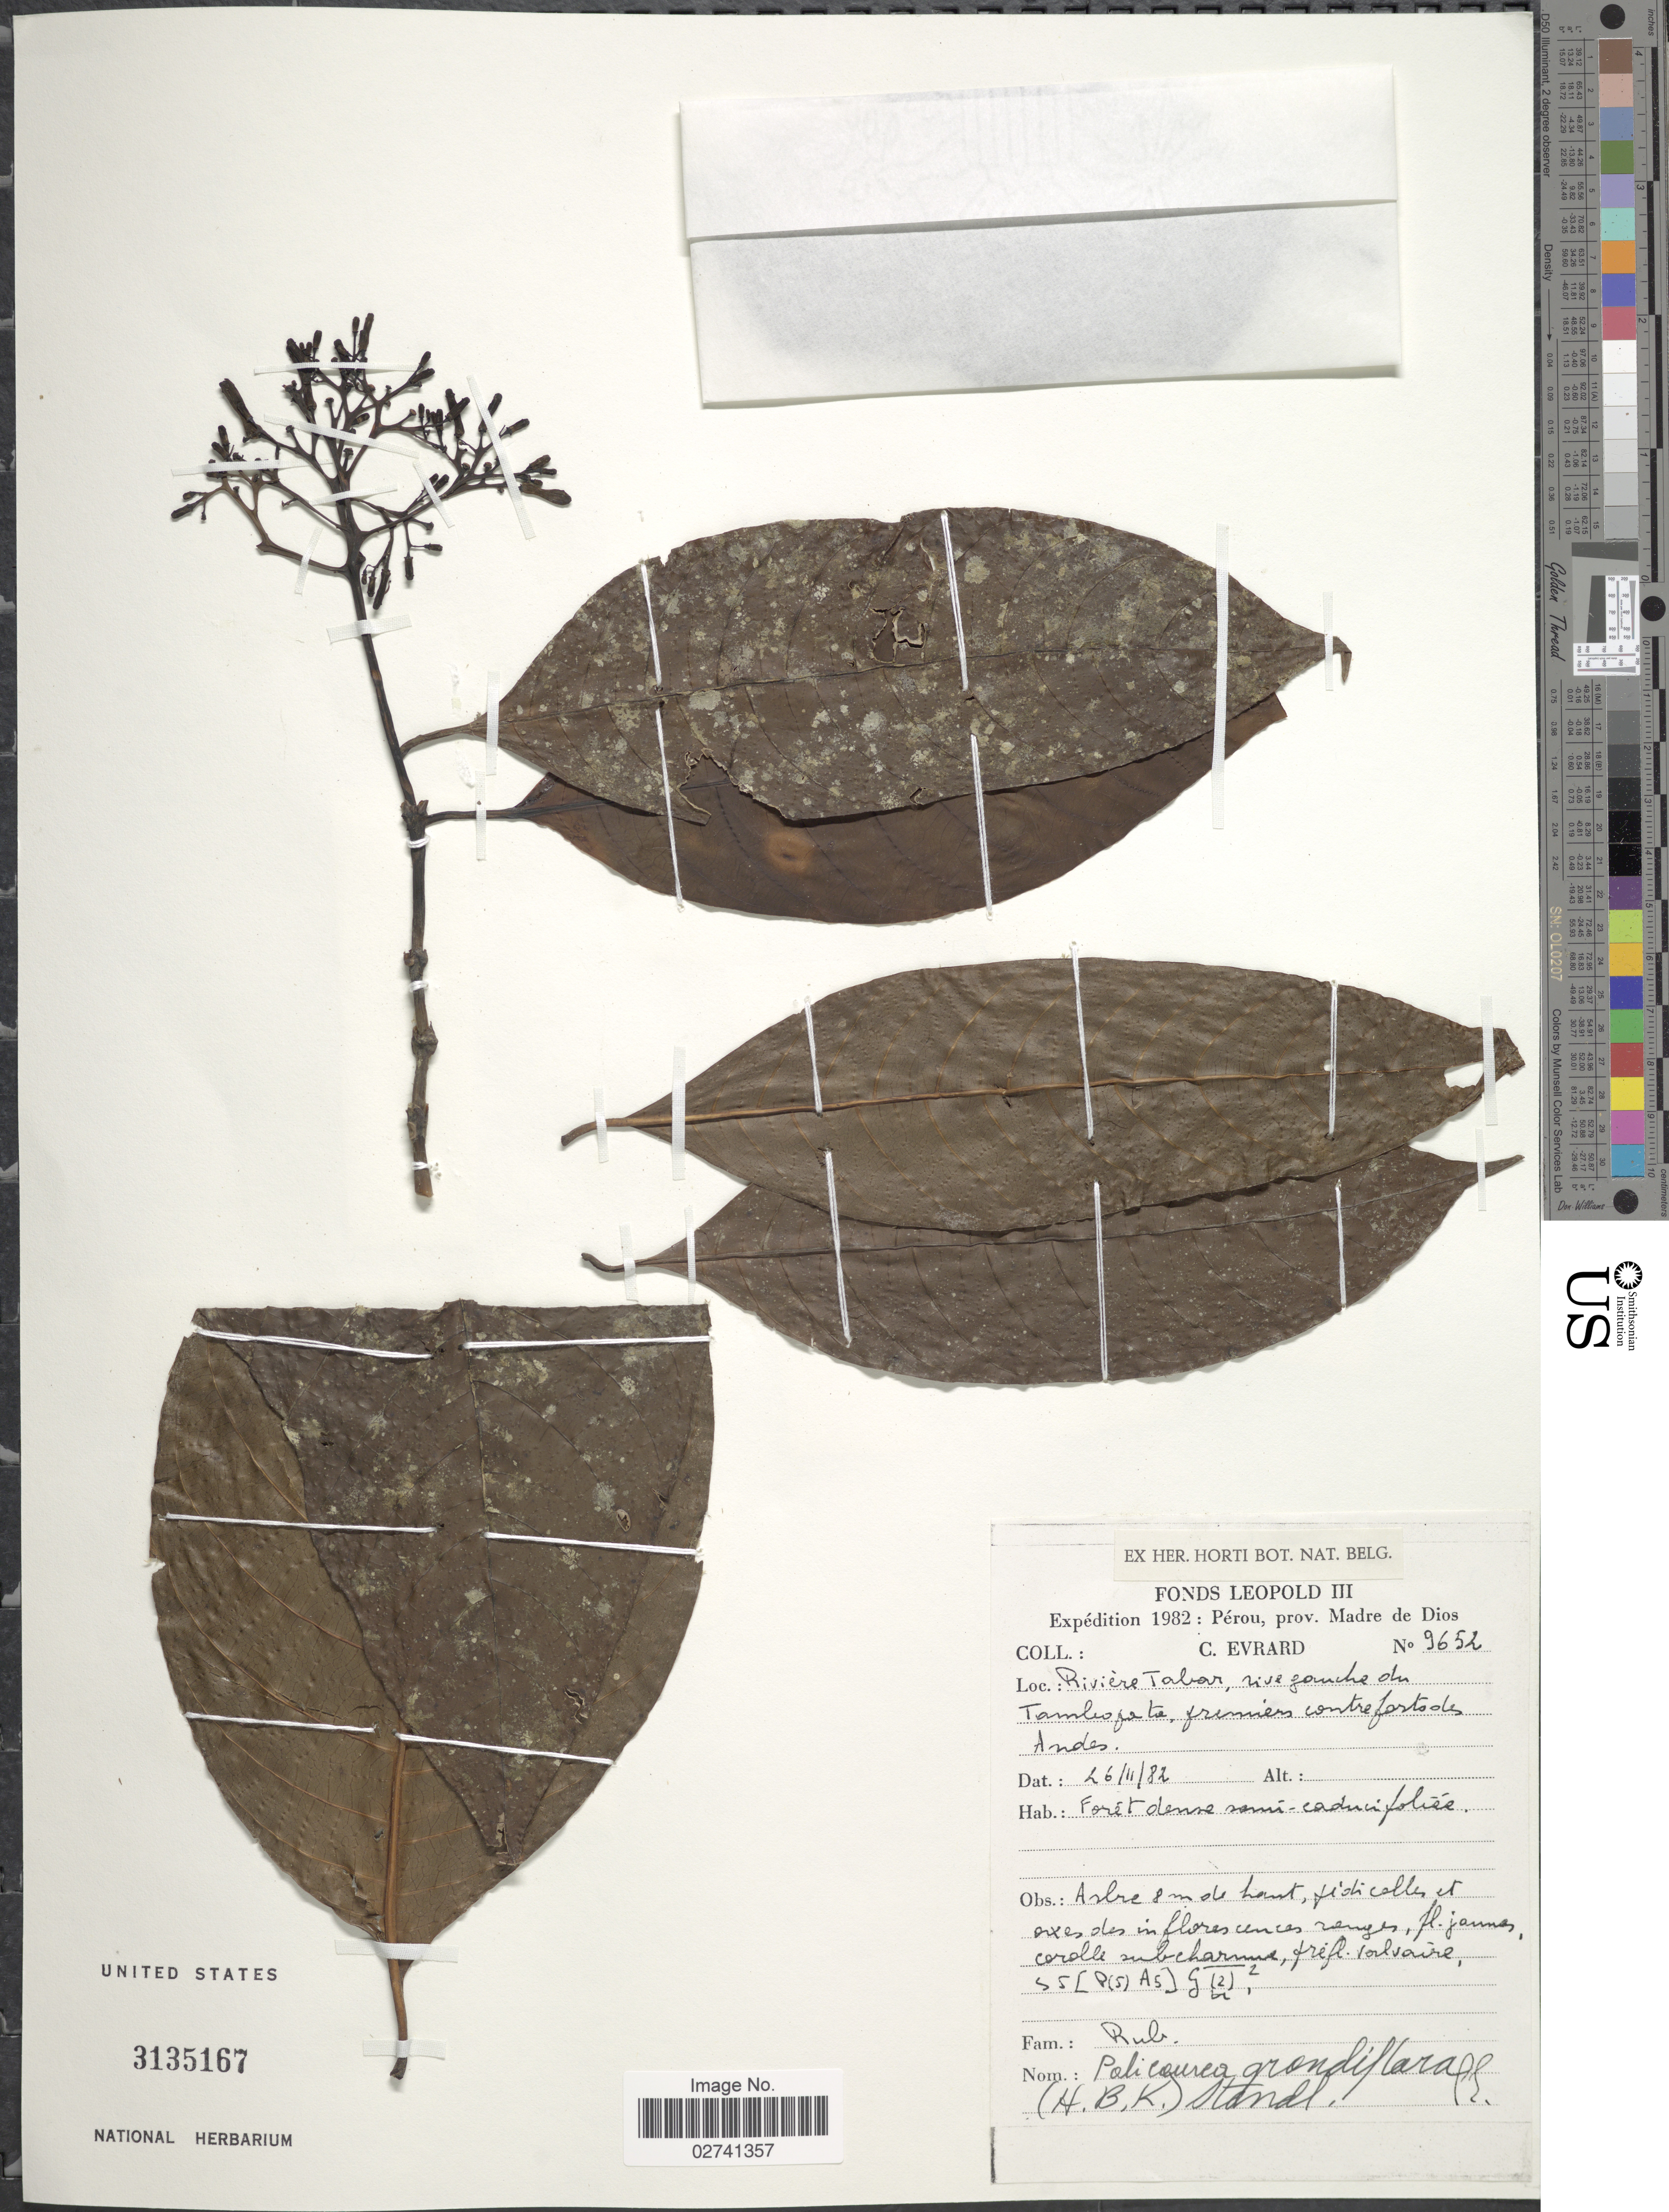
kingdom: Plantae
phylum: Tracheophyta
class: Magnoliopsida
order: Gentianales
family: Rubiaceae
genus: Palicourea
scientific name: Palicourea grandiflora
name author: (Kunth) Standl.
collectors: C. Evrard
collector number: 9652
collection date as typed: Transcribed d/m/y: 26/11/82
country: Peru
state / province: Madre de Dios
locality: Rivière Tabar, rive gauche du Tambopata, premiers contreforts des Andes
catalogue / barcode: US 3135167